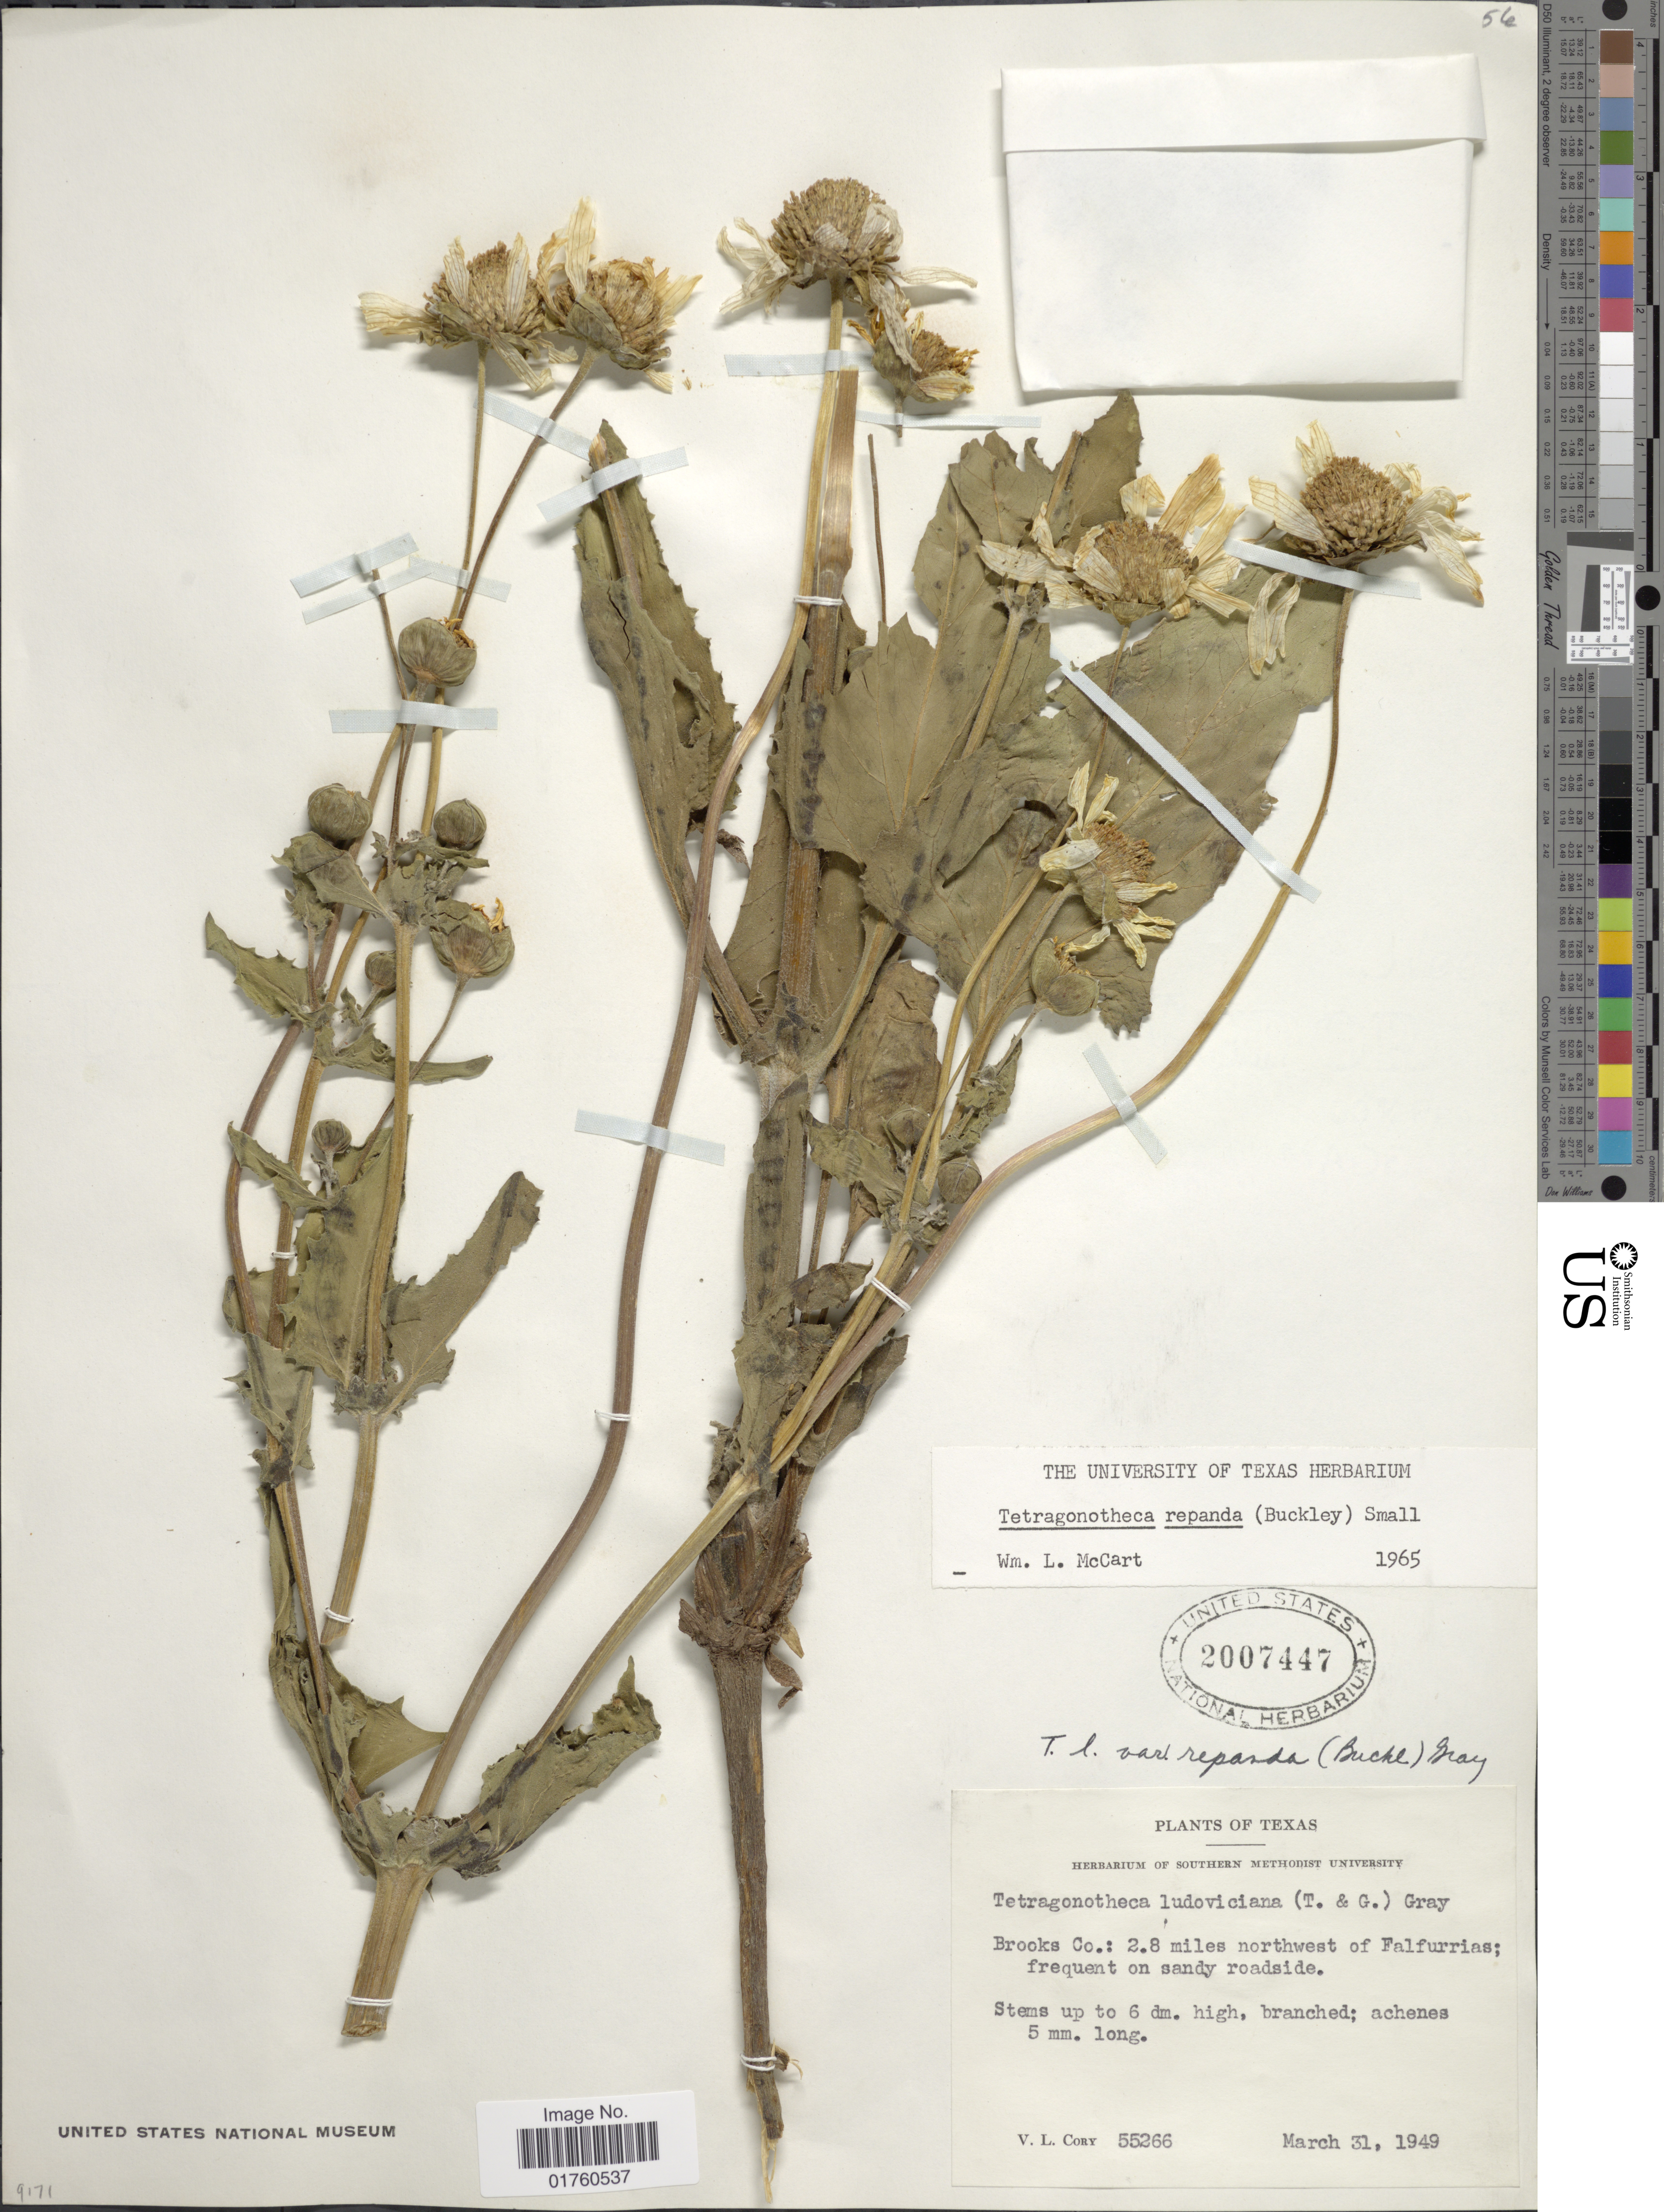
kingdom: Plantae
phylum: Tracheophyta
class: Magnoliopsida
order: Asterales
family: Asteraceae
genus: Tetragonotheca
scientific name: Tetragonotheca repanda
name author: (Buckley) Small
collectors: V. Cory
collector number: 55266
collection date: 1949-03-31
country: United States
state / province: Texas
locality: Brooks Co.: 2.8 miles northwest of Falfurrias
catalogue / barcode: US 2007447